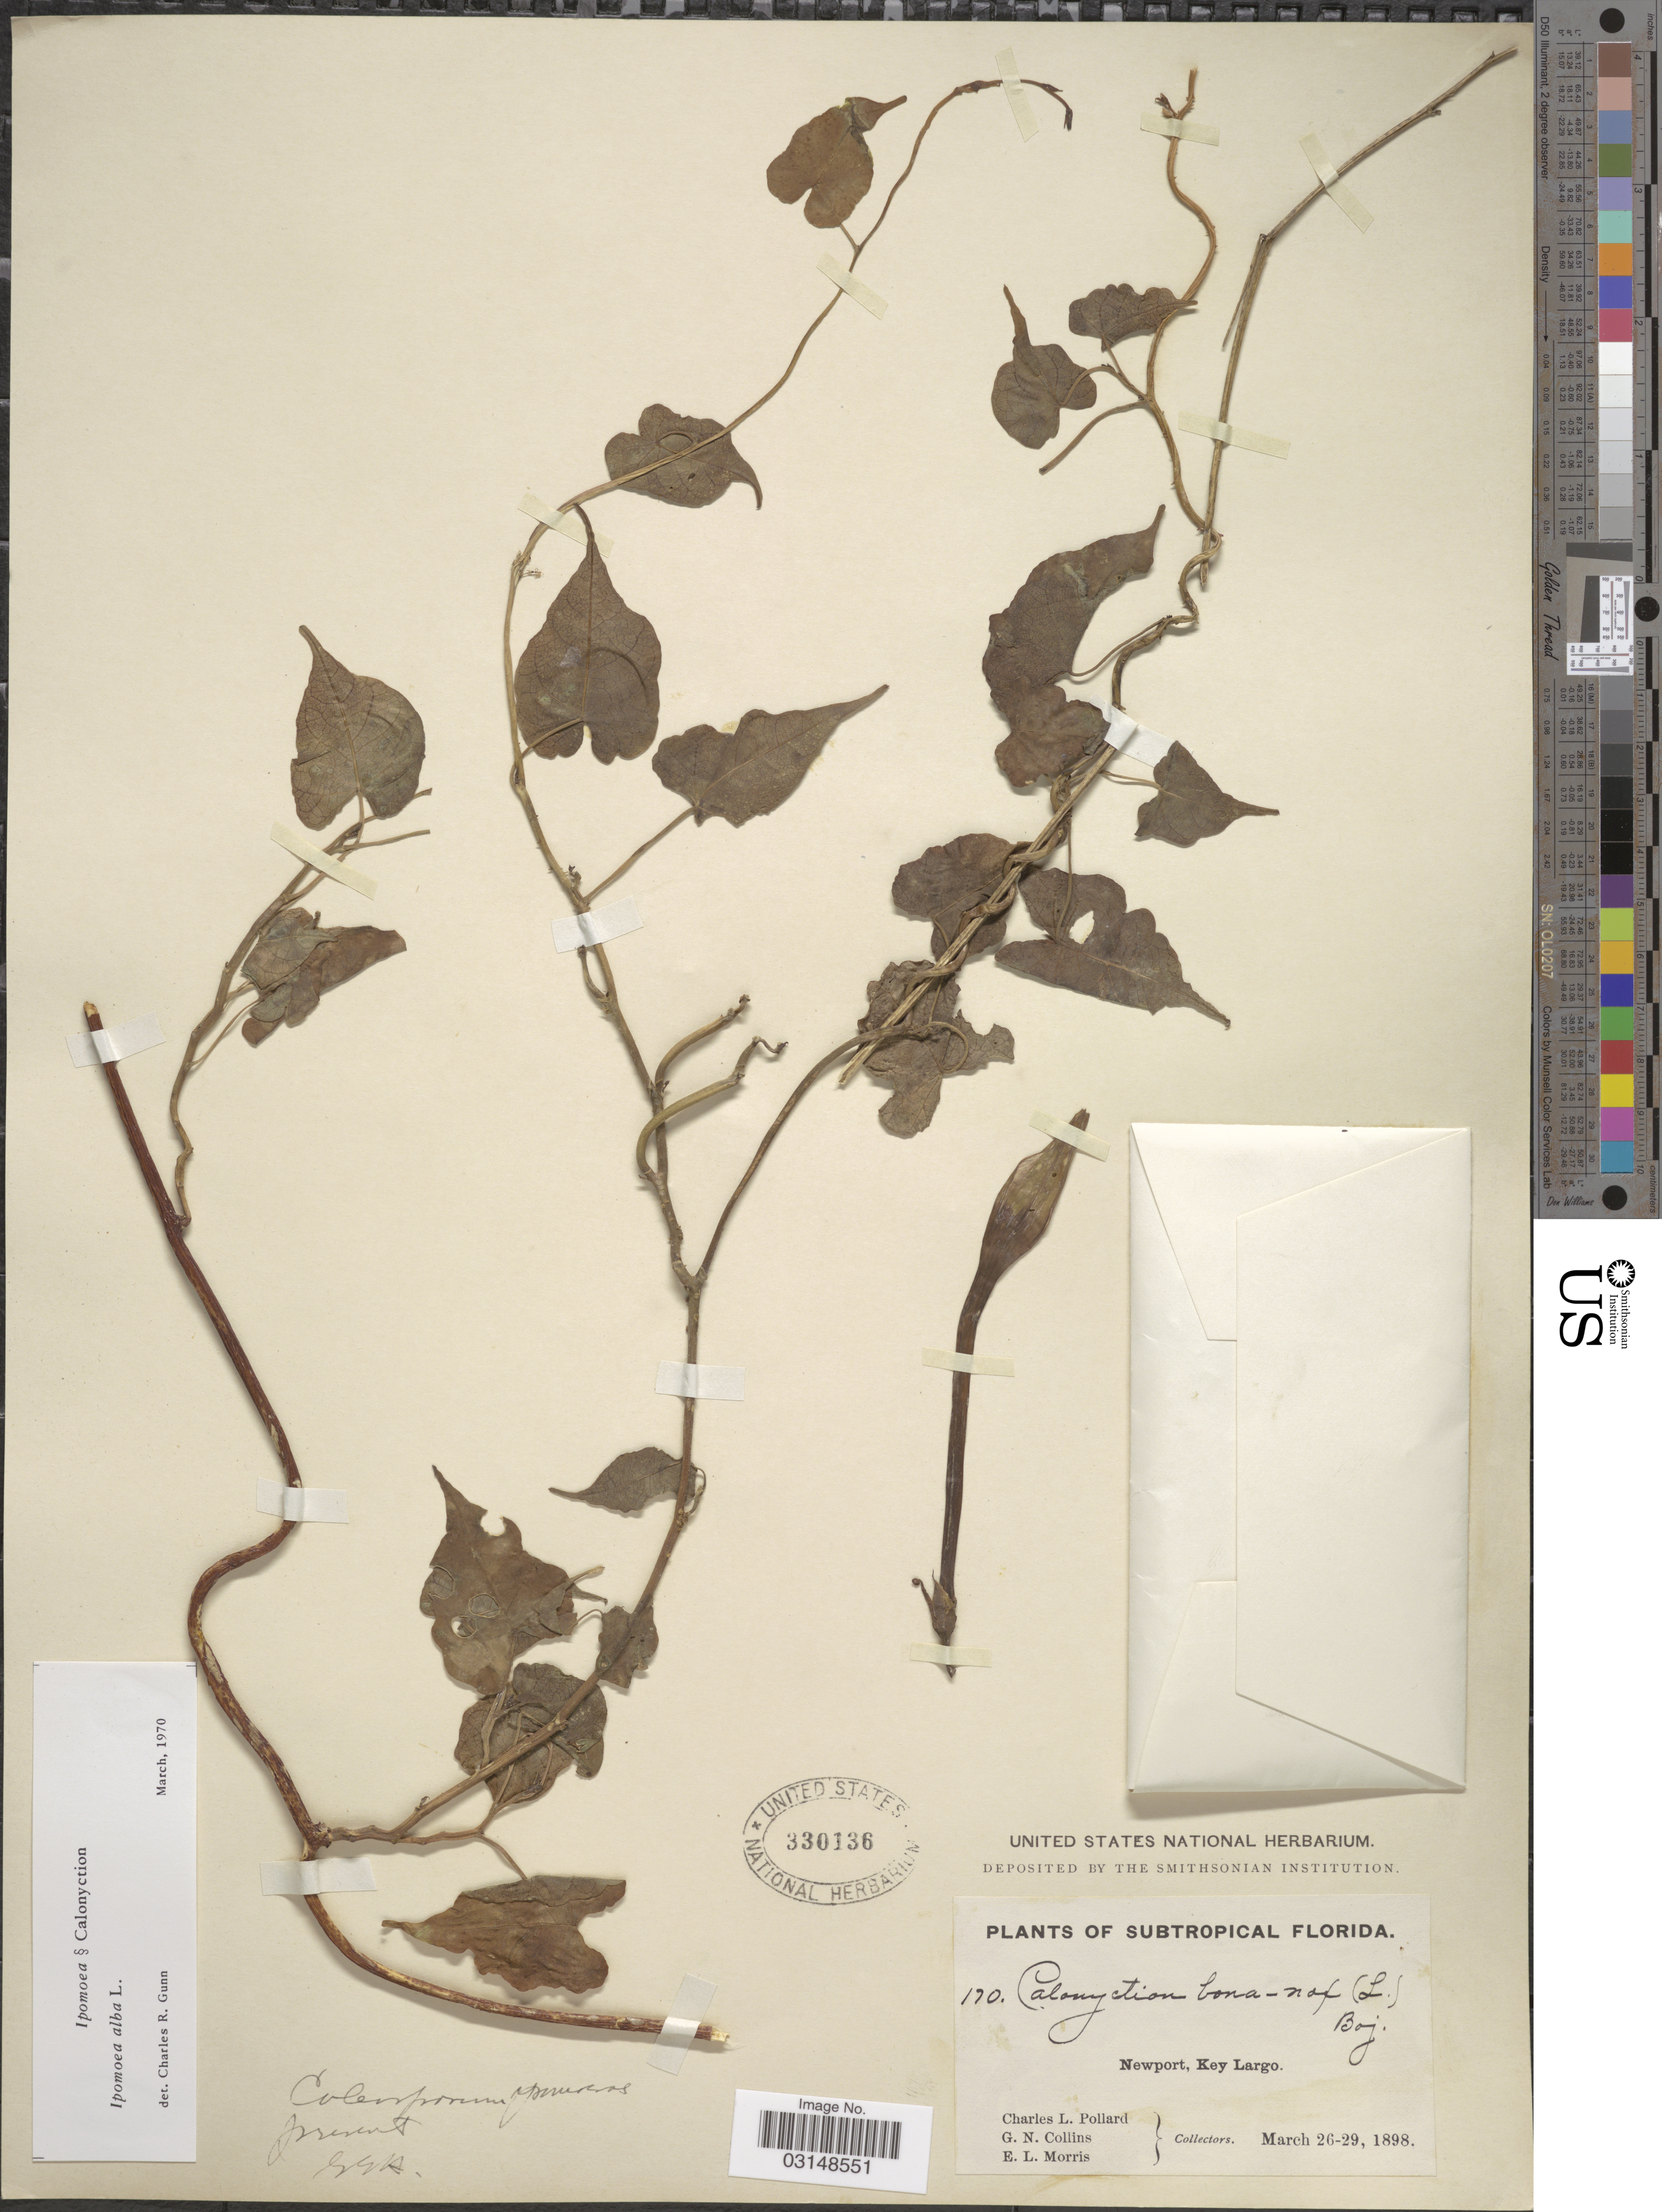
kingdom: Plantae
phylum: Tracheophyta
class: Magnoliopsida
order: Solanales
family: Convolvulaceae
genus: Ipomoea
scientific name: Ipomoea alba L.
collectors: C. L. Pollard, G. Collins & E. Morris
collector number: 170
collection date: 1898-03-26/1898-03-29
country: United States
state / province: Florida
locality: Subtropical Florida, Newport, Key Largo.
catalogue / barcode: US 330136